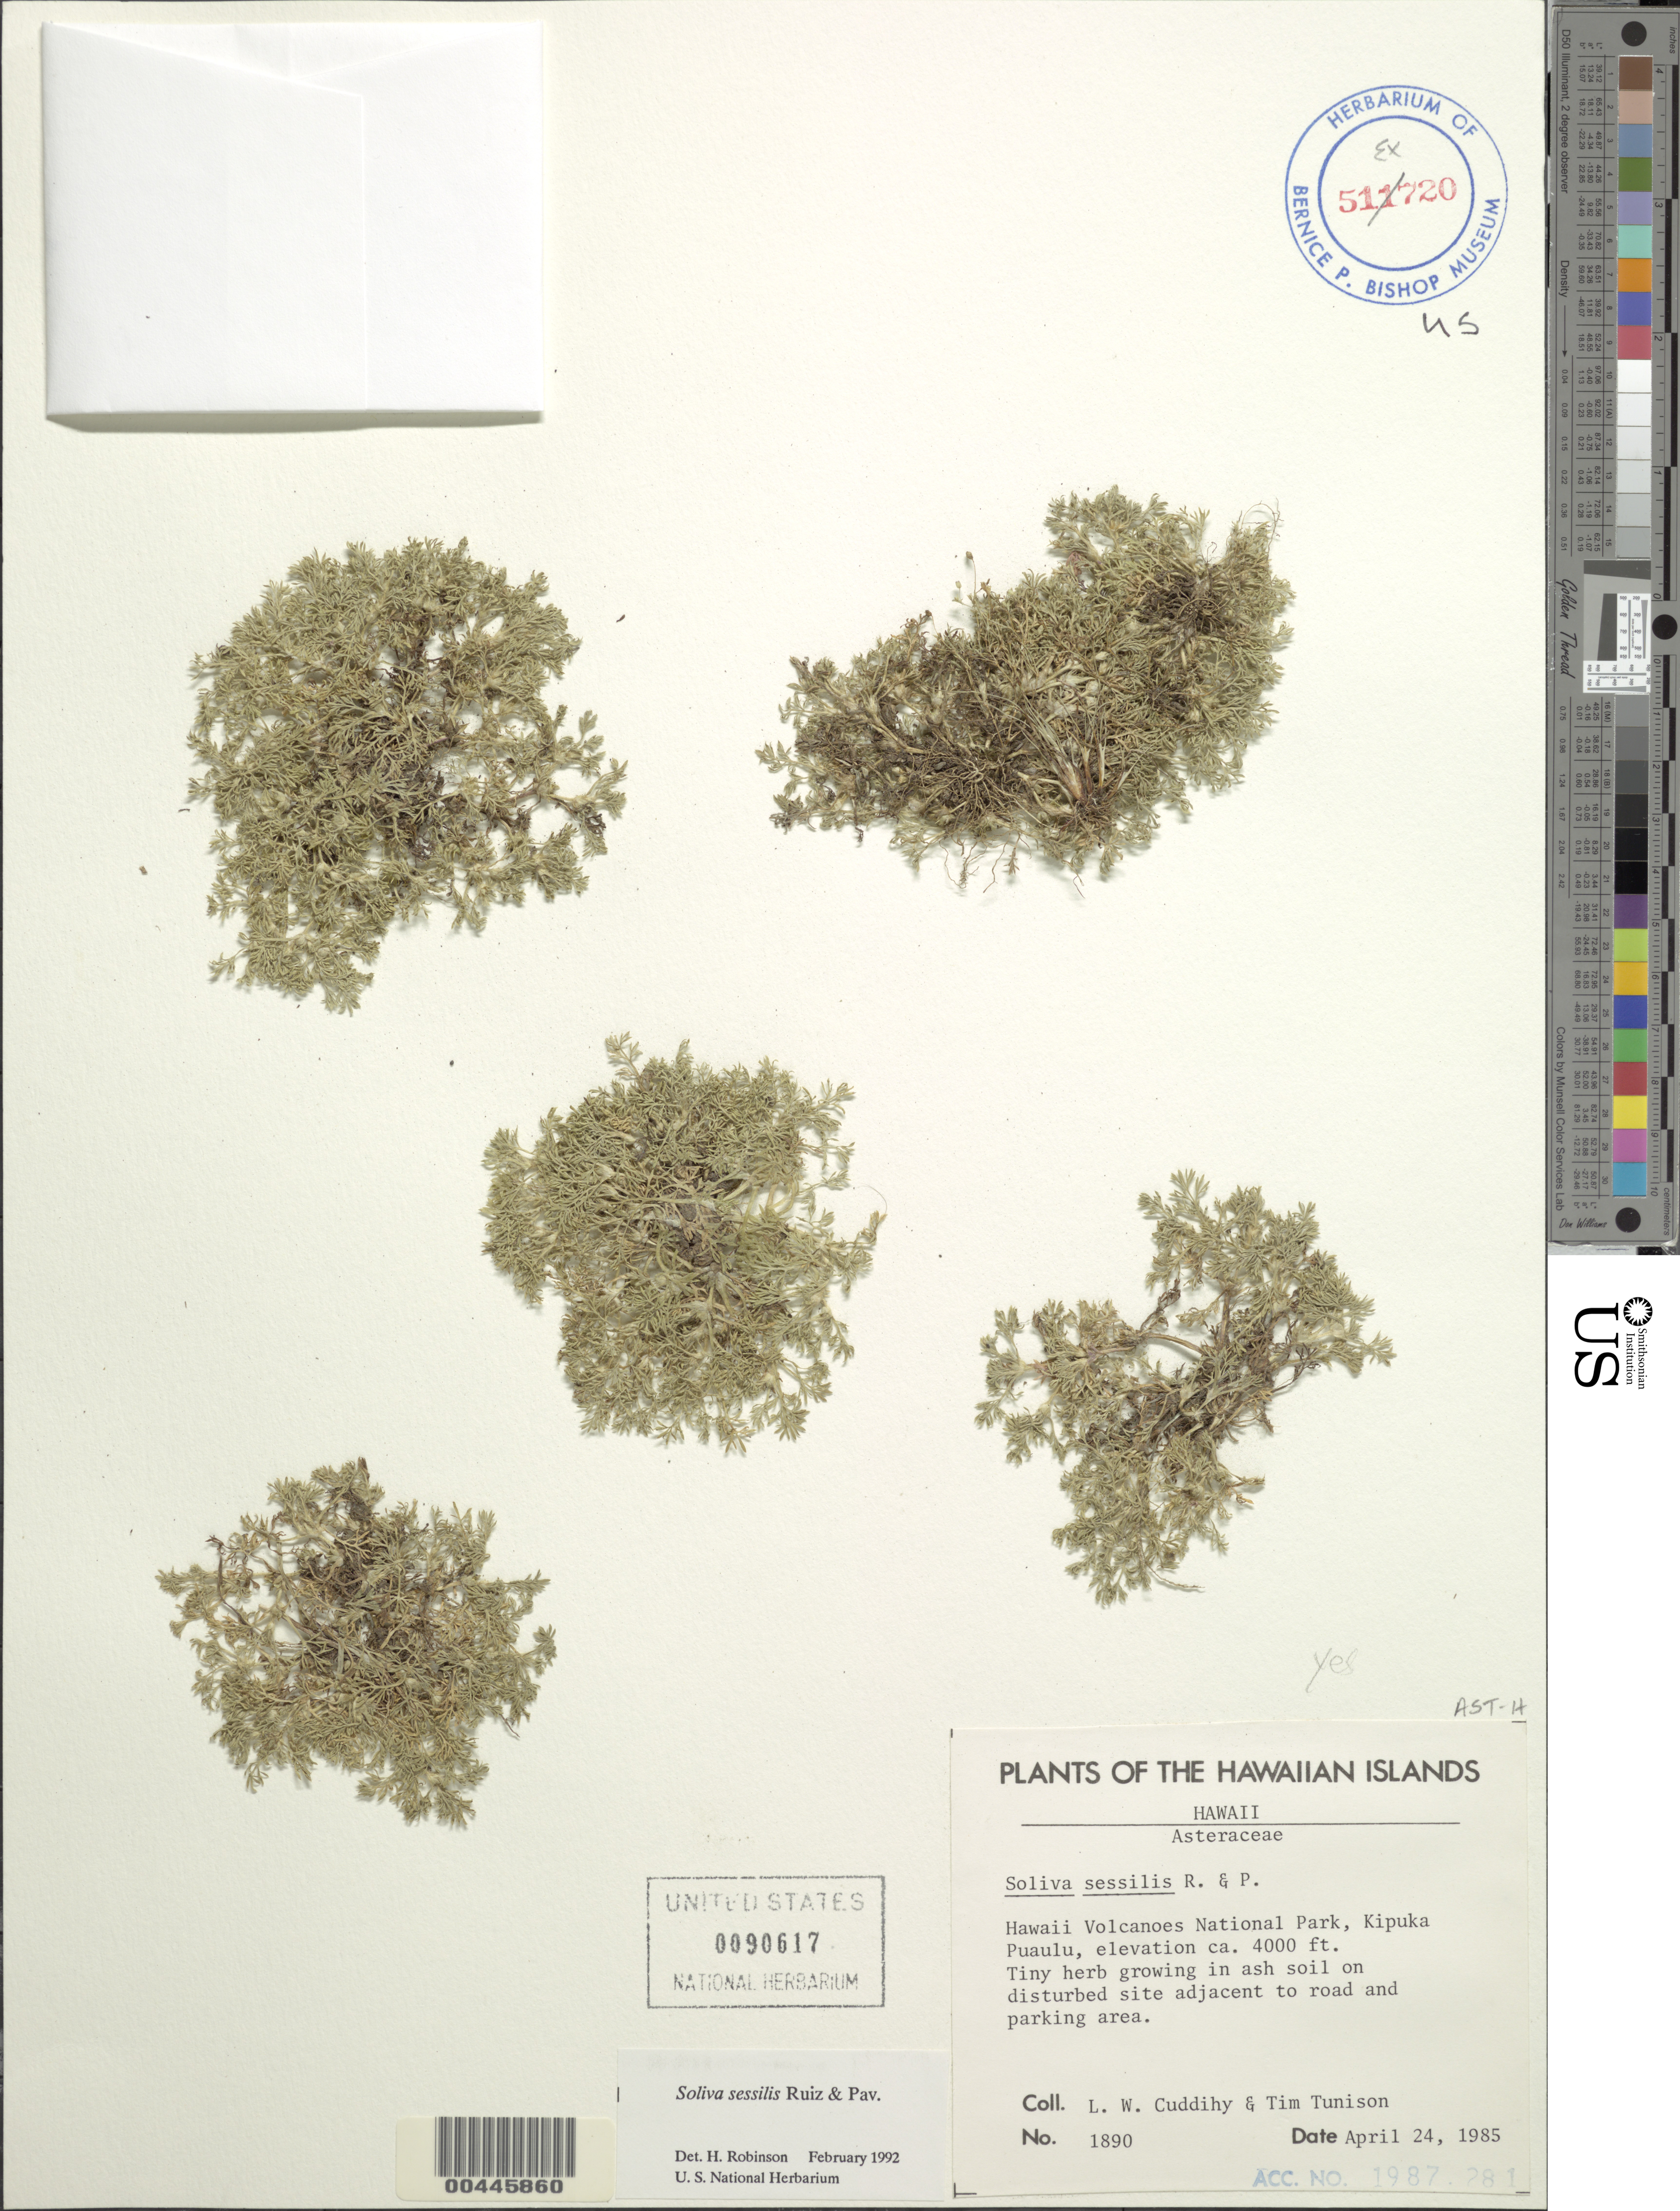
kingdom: Plantae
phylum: Tracheophyta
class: Magnoliopsida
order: Asterales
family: Asteraceae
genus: Soliva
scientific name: Soliva sessilis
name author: Ruiz & Pav.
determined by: Robinson, Harold E., (US)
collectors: L. Cuddihy & T. Tunison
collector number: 1890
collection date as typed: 24 Apr 1985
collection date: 1985-04-24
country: United States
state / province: Hawaii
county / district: Hawaii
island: Hawaii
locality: Hawaii Volcanoes Nat Park, Kipuka Puaulu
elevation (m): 1219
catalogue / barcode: US 90617